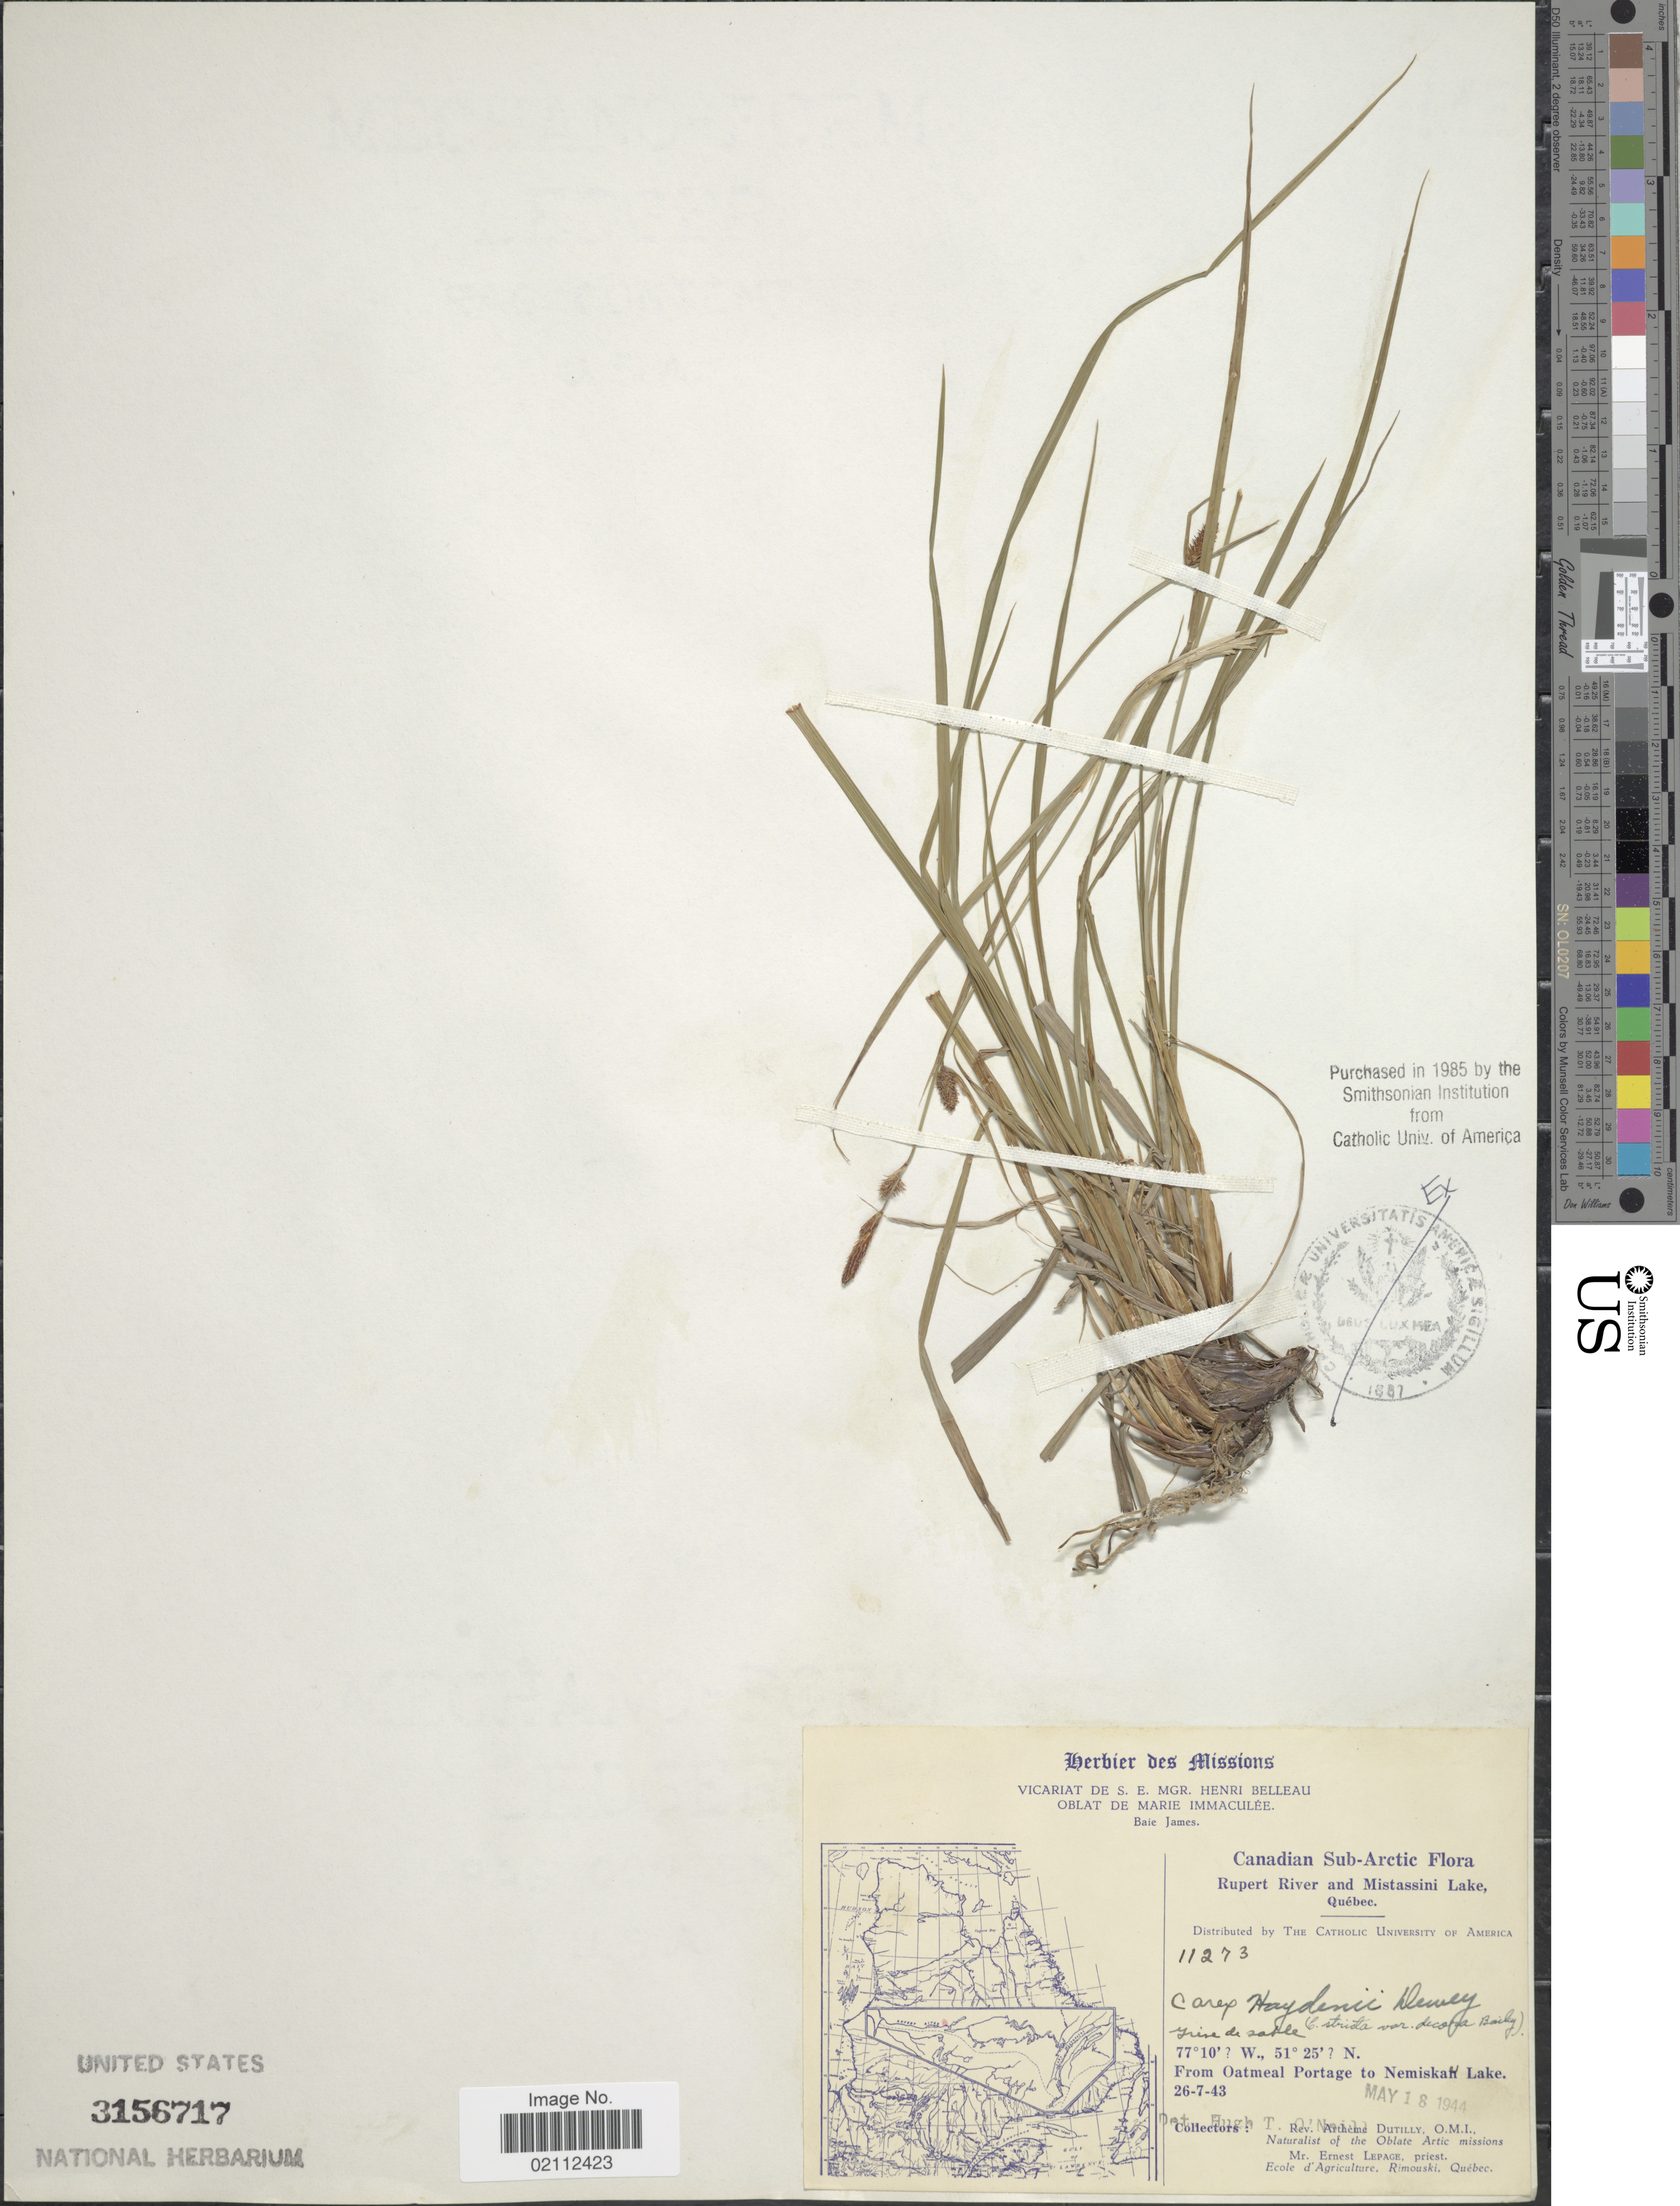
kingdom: Plantae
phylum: Tracheophyta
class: Liliopsida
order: Poales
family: Cyperaceae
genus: Carex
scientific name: Carex haydenii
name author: Dewey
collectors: A. Dutilly & E. Lepage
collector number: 11273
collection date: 1943-07-26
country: Canada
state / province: Quebec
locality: Canadian Sub-Arctic. Rupert River and Mistassini Lake. From Oatmeal Portage to Nemikau Lake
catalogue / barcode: US 3156717